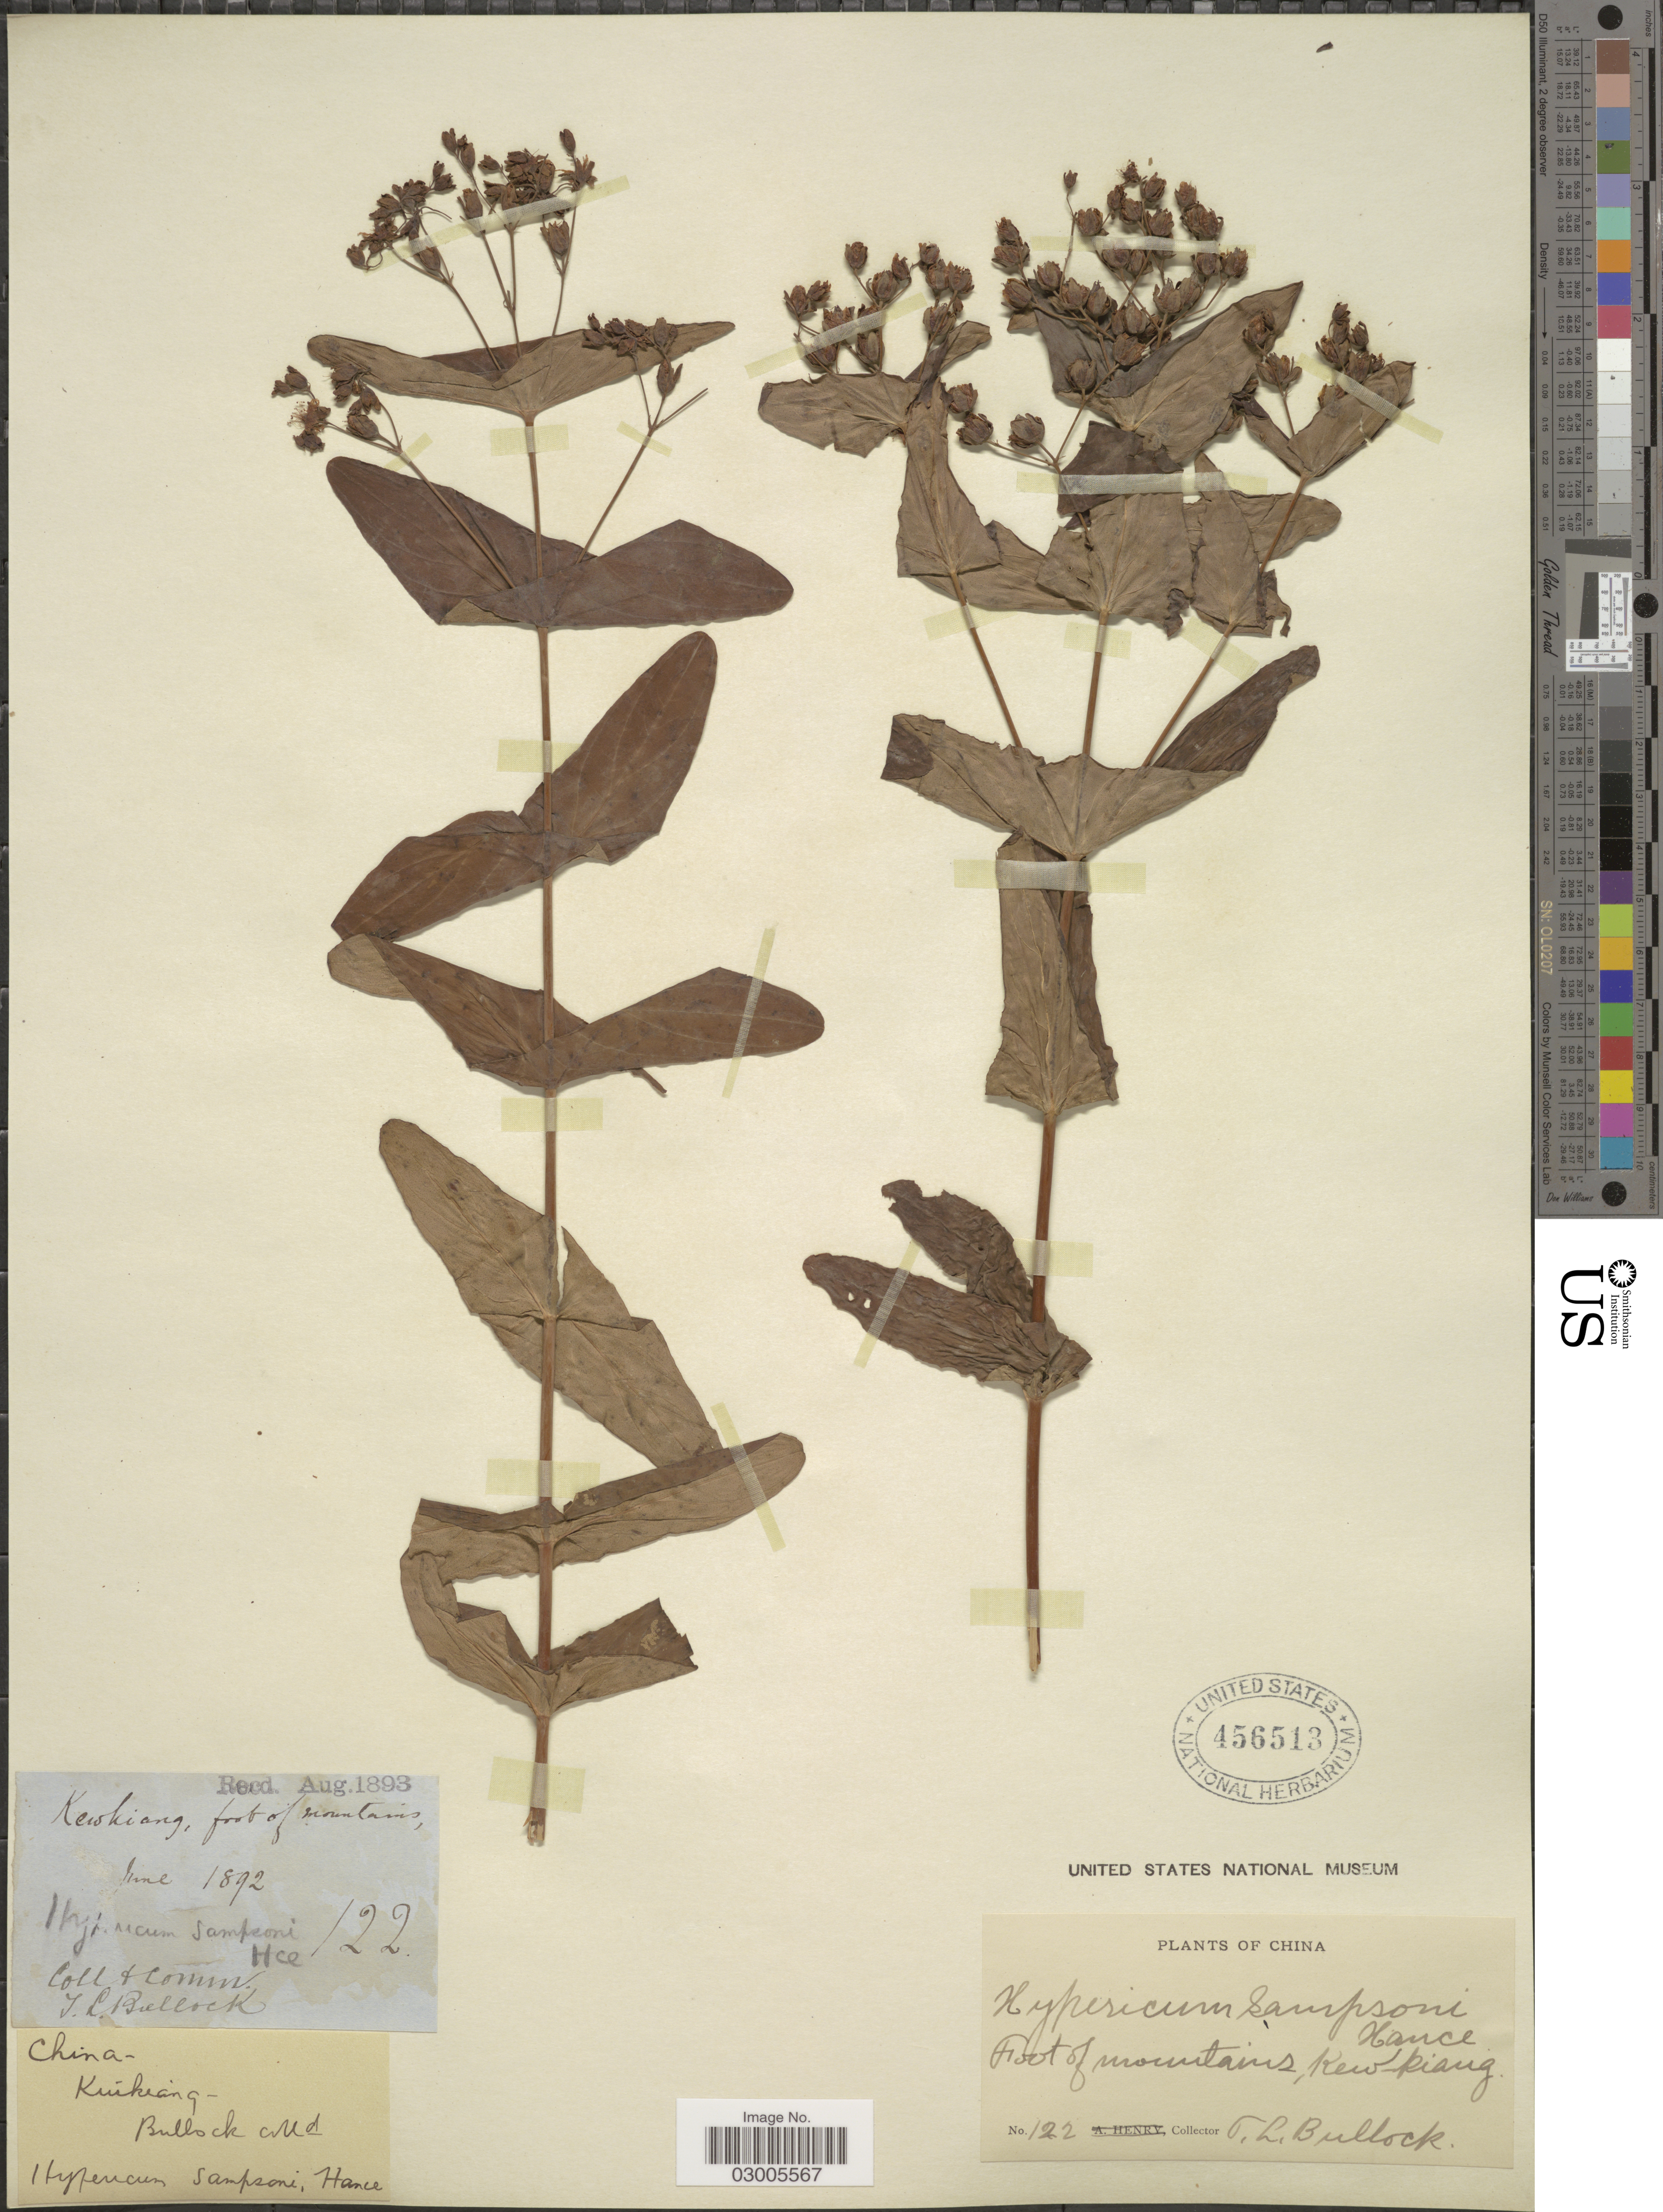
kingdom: Plantae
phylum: Tracheophyta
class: Magnoliopsida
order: Malpighiales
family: Hypericaceae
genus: Hypericum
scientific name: Hypericum sampsonii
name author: Hance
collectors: T. L. Bullock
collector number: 122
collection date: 1892-06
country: China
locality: Kewkiang, foot of mountains.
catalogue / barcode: US 456513